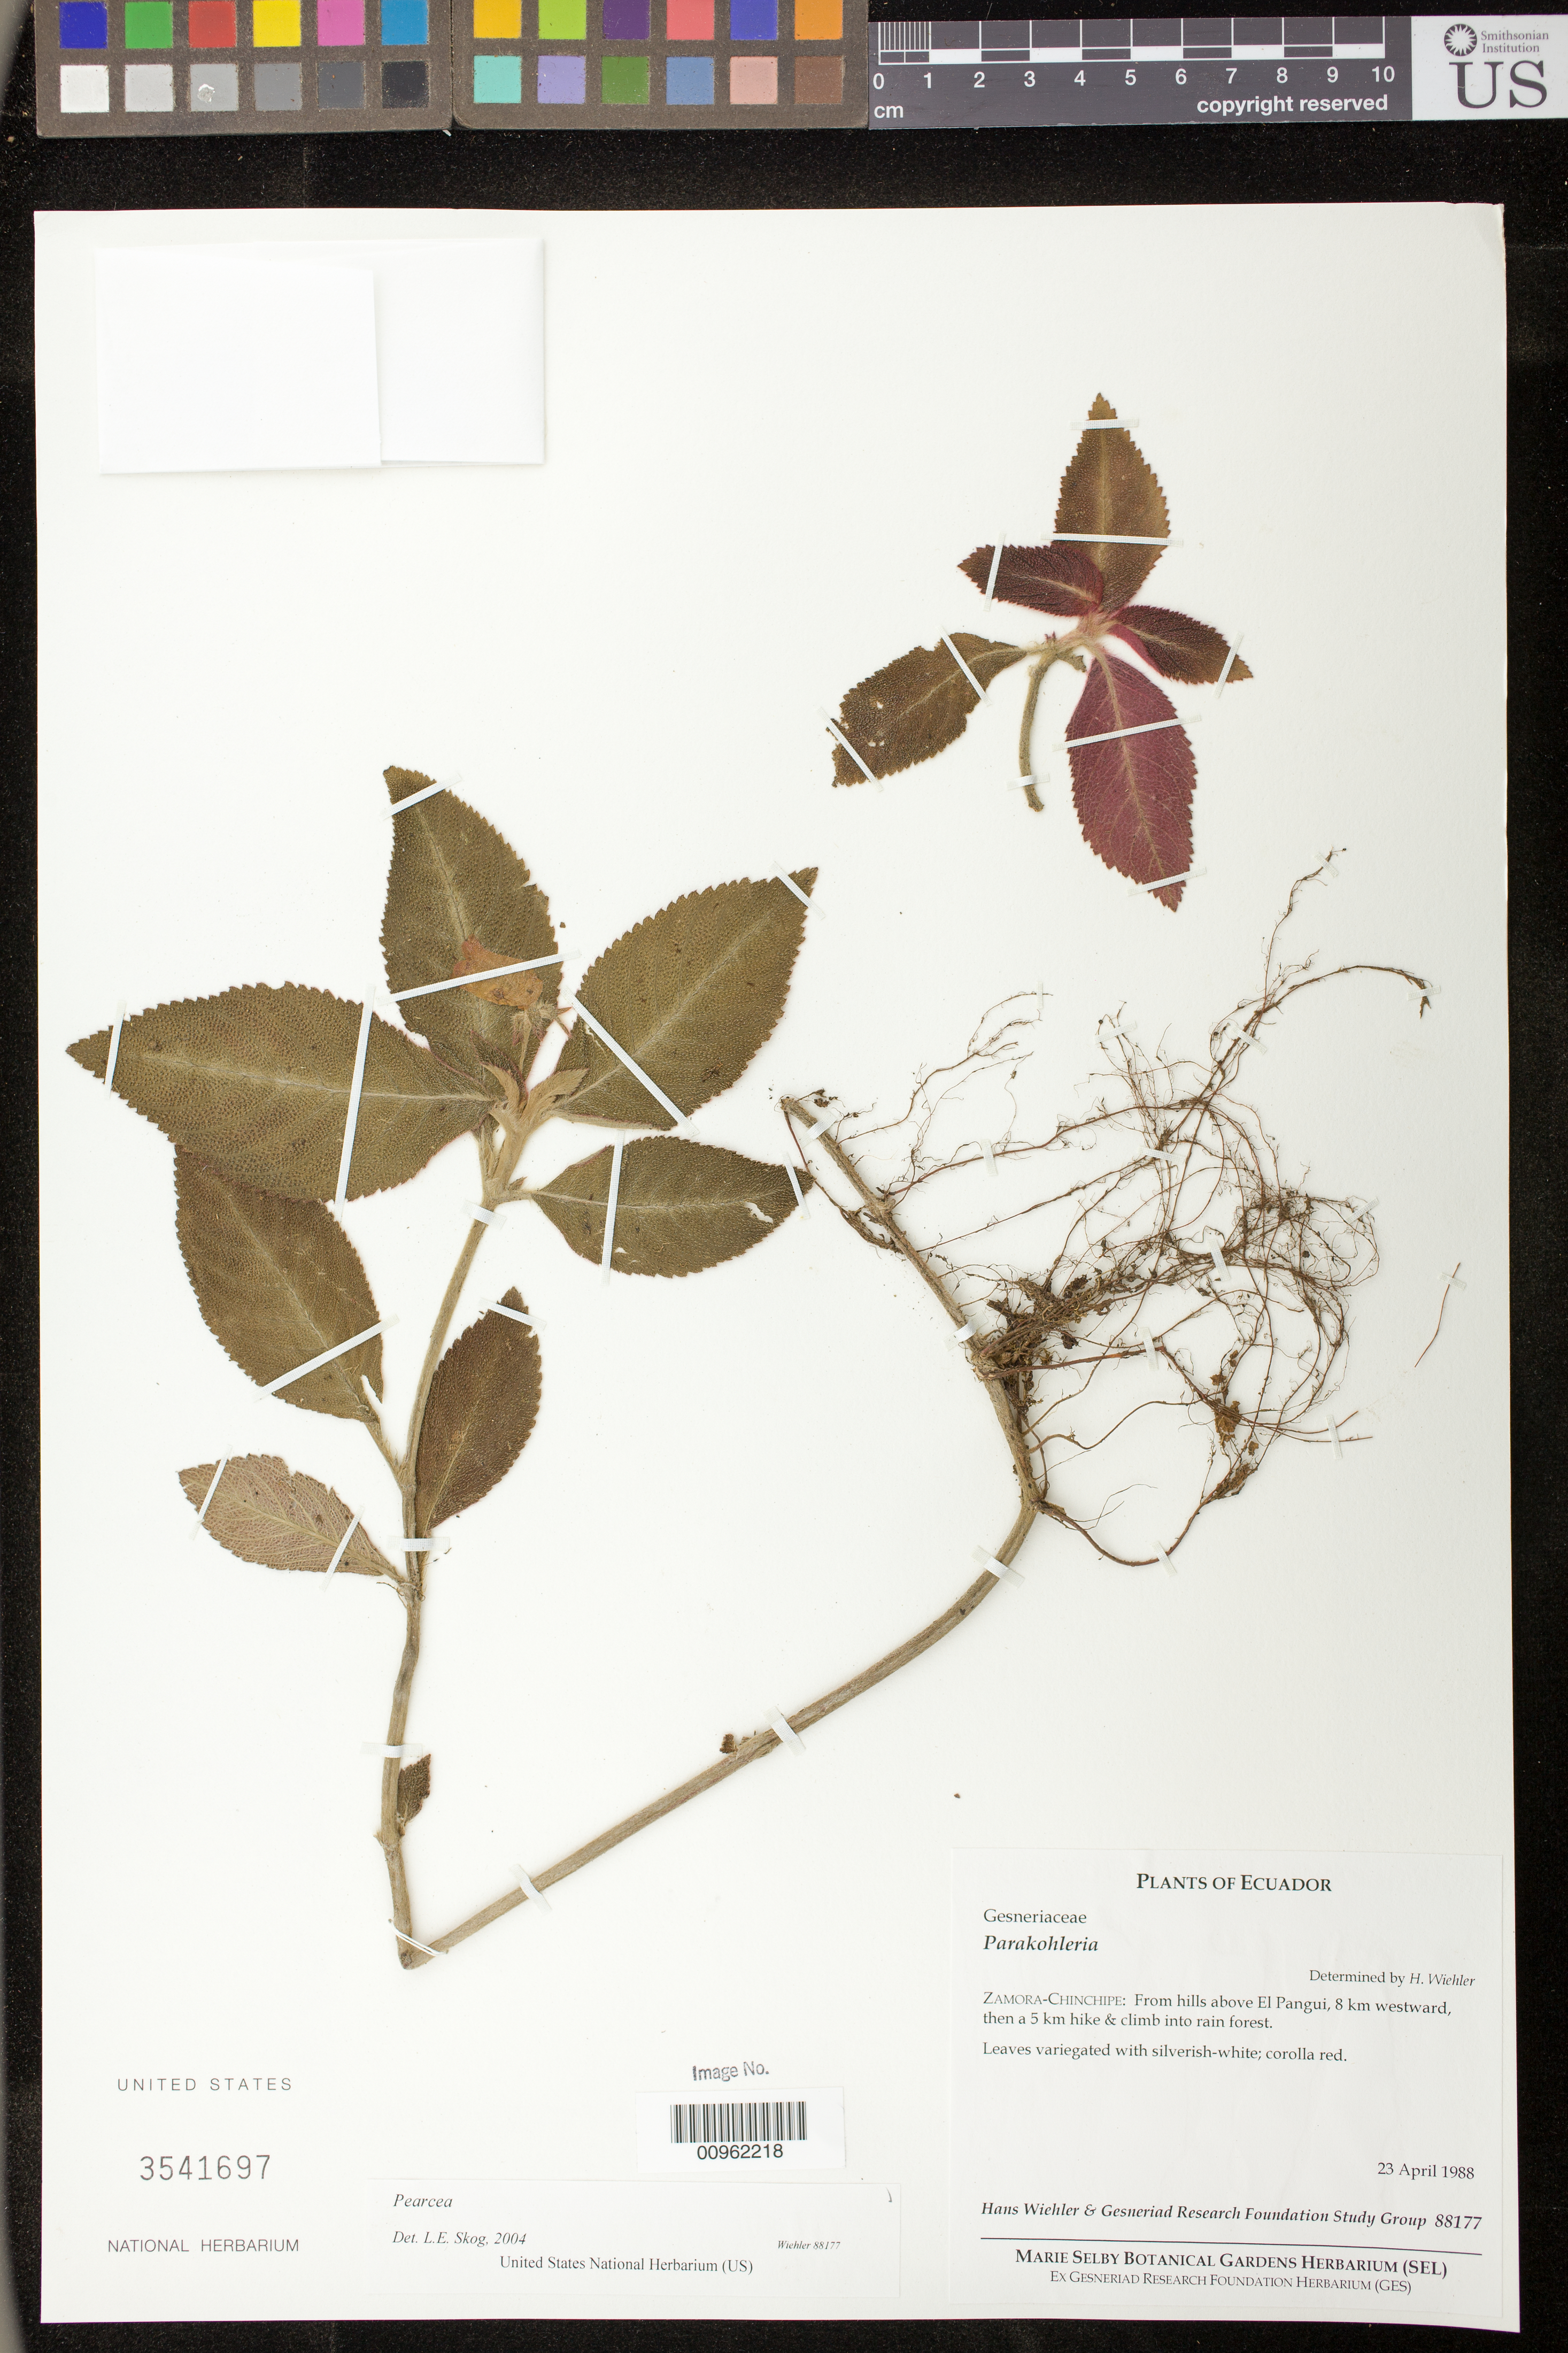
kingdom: Plantae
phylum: Tracheophyta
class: Magnoliopsida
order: Lamiales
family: Gesneriaceae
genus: Pearcea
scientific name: Pearcea sprucei var. sprucei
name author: (Britton ex Rusby) L.P. Kvist & L.E. Skog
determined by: Skog, Laurence E.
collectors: H. J. Wiehler & GRF Study Group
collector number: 88177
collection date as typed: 23 Apr 1988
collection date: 1988-04-23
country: Ecuador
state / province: Zamora-Chinchipe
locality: Zamora-Chinchipe: from hills above El Pangui, 8 km westward, then a 5 km hike & climb into rain forest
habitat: rain forest.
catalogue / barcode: US 3541697